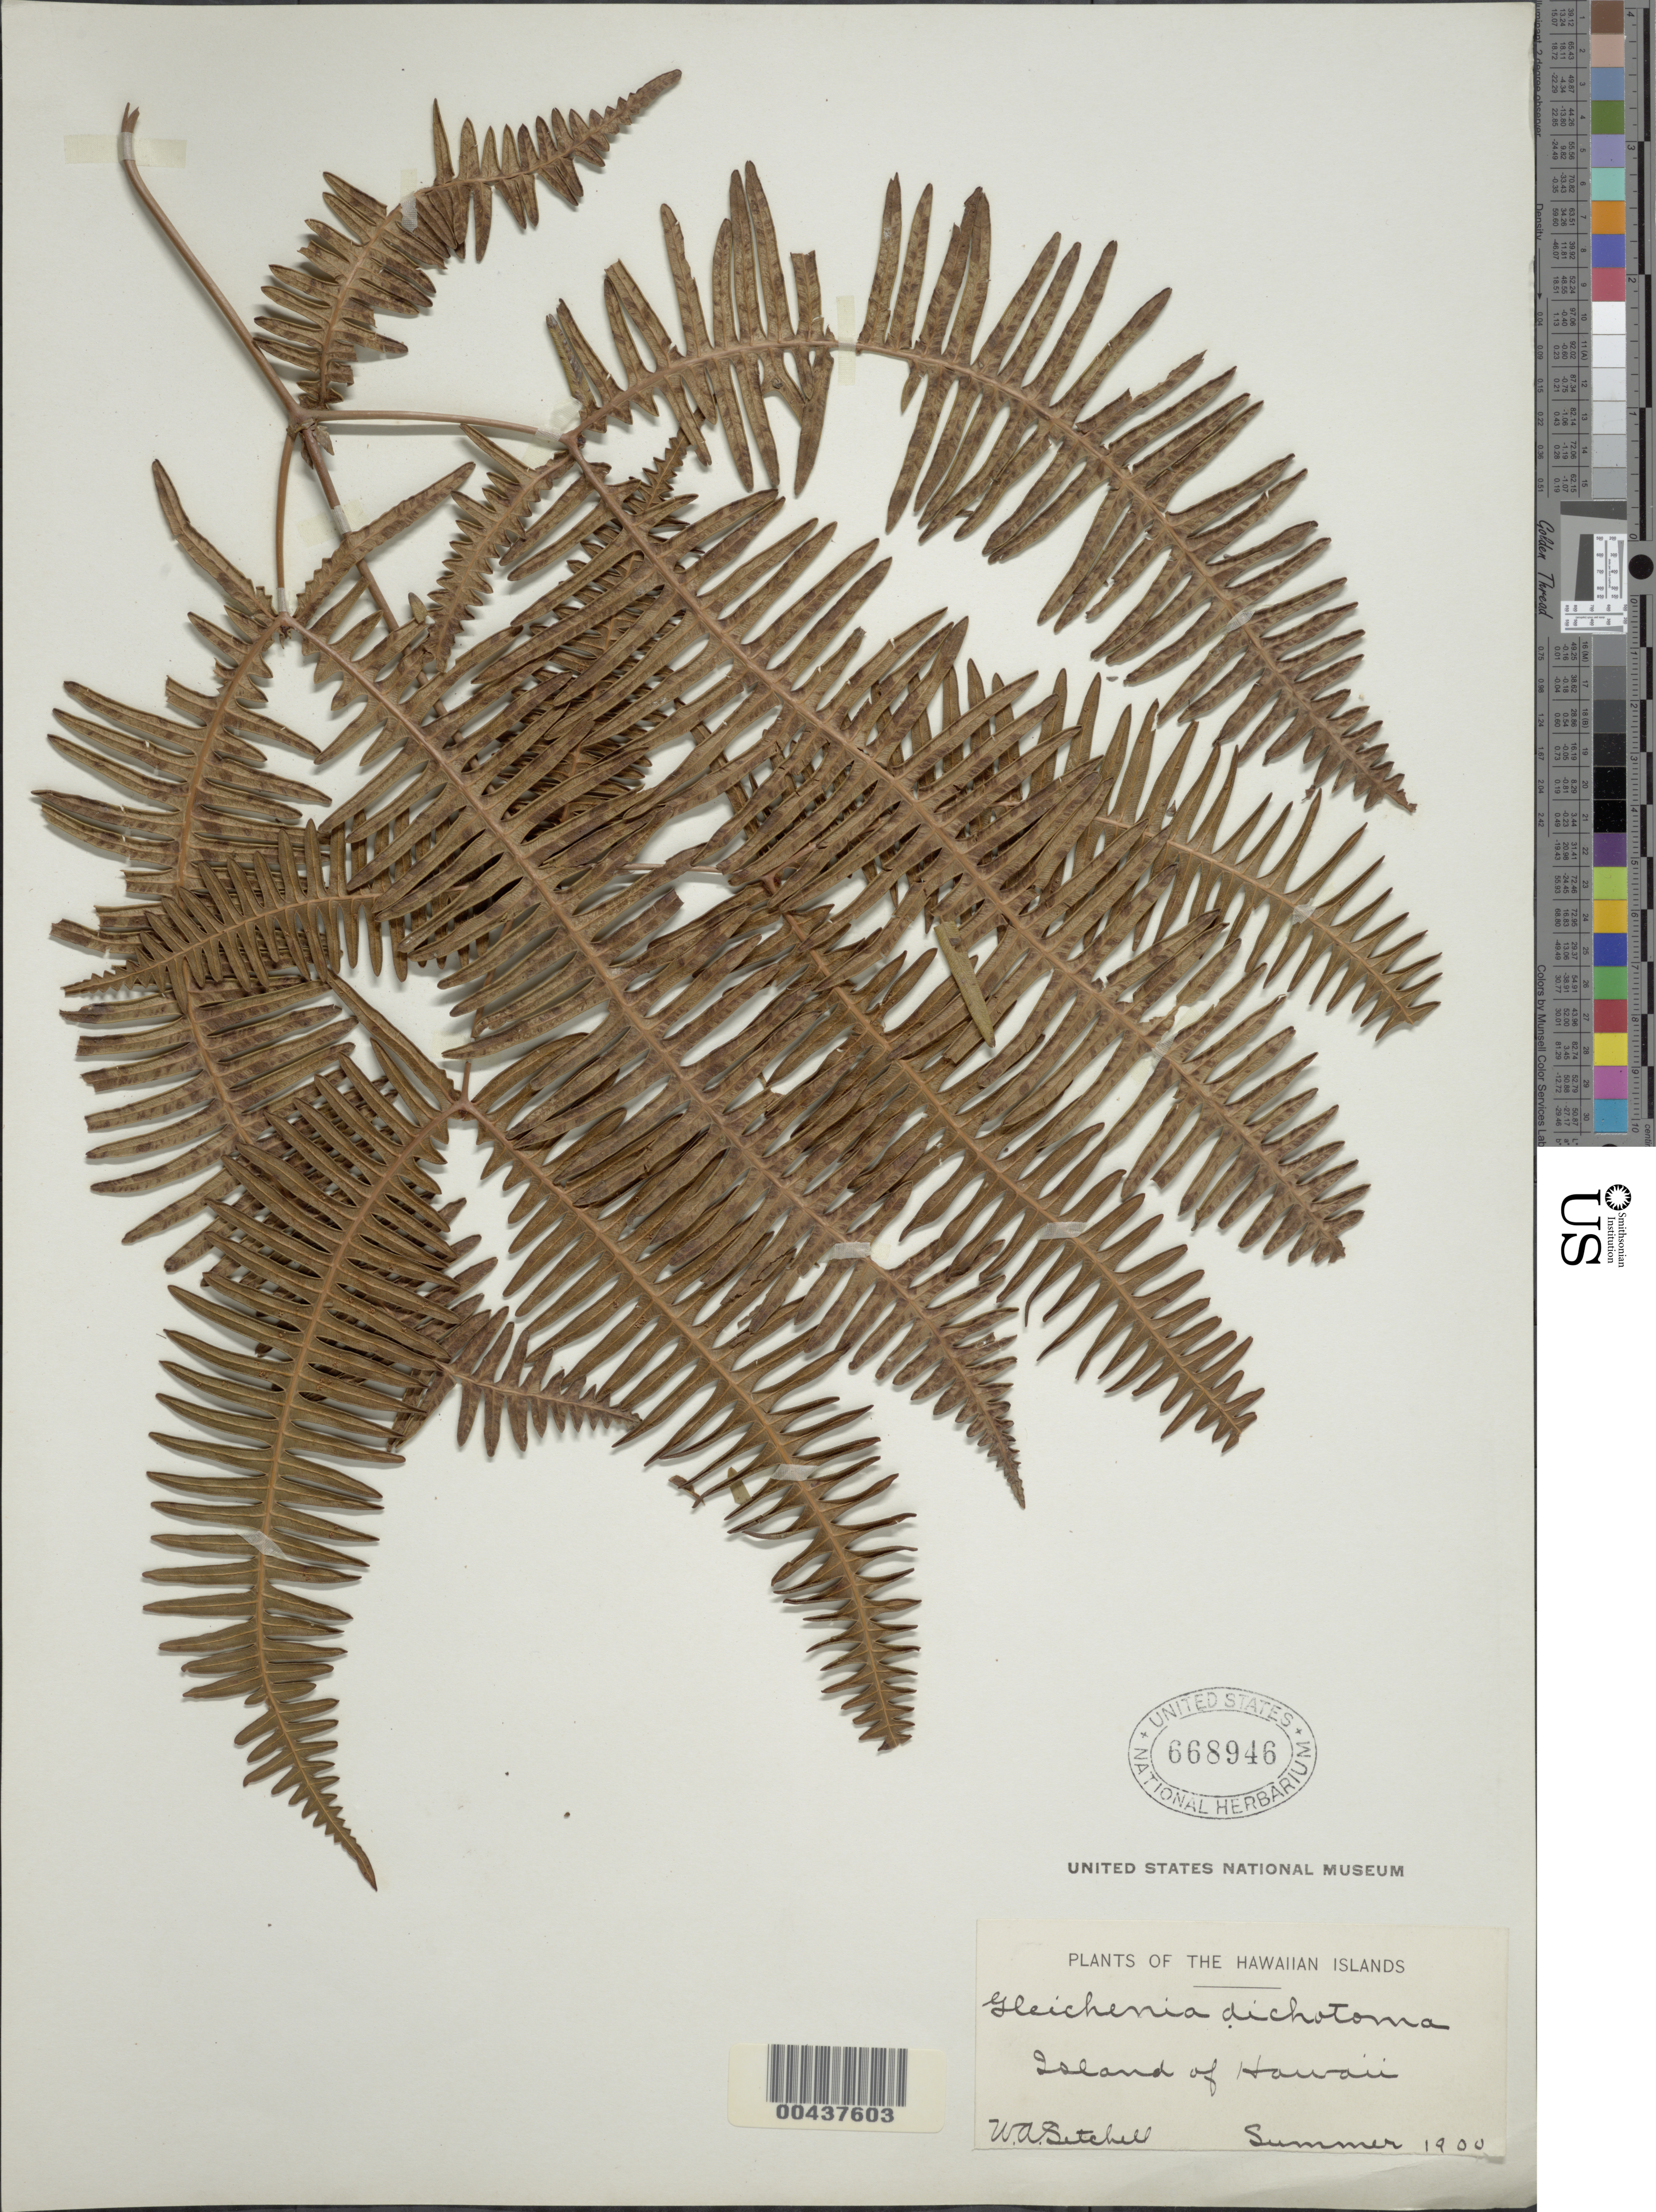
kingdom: Plantae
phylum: Tracheophyta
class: Polypodiopsida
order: Gleicheniales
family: Gleicheniaceae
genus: Dicranopteris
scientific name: Dicranopteris linearis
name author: (Burm. f.) Underw.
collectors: W. Setchell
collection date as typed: Sum 1900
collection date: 1900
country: United States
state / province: Hawaii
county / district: Hawaii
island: Hawaii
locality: Island of Hawaii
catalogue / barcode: US 668946